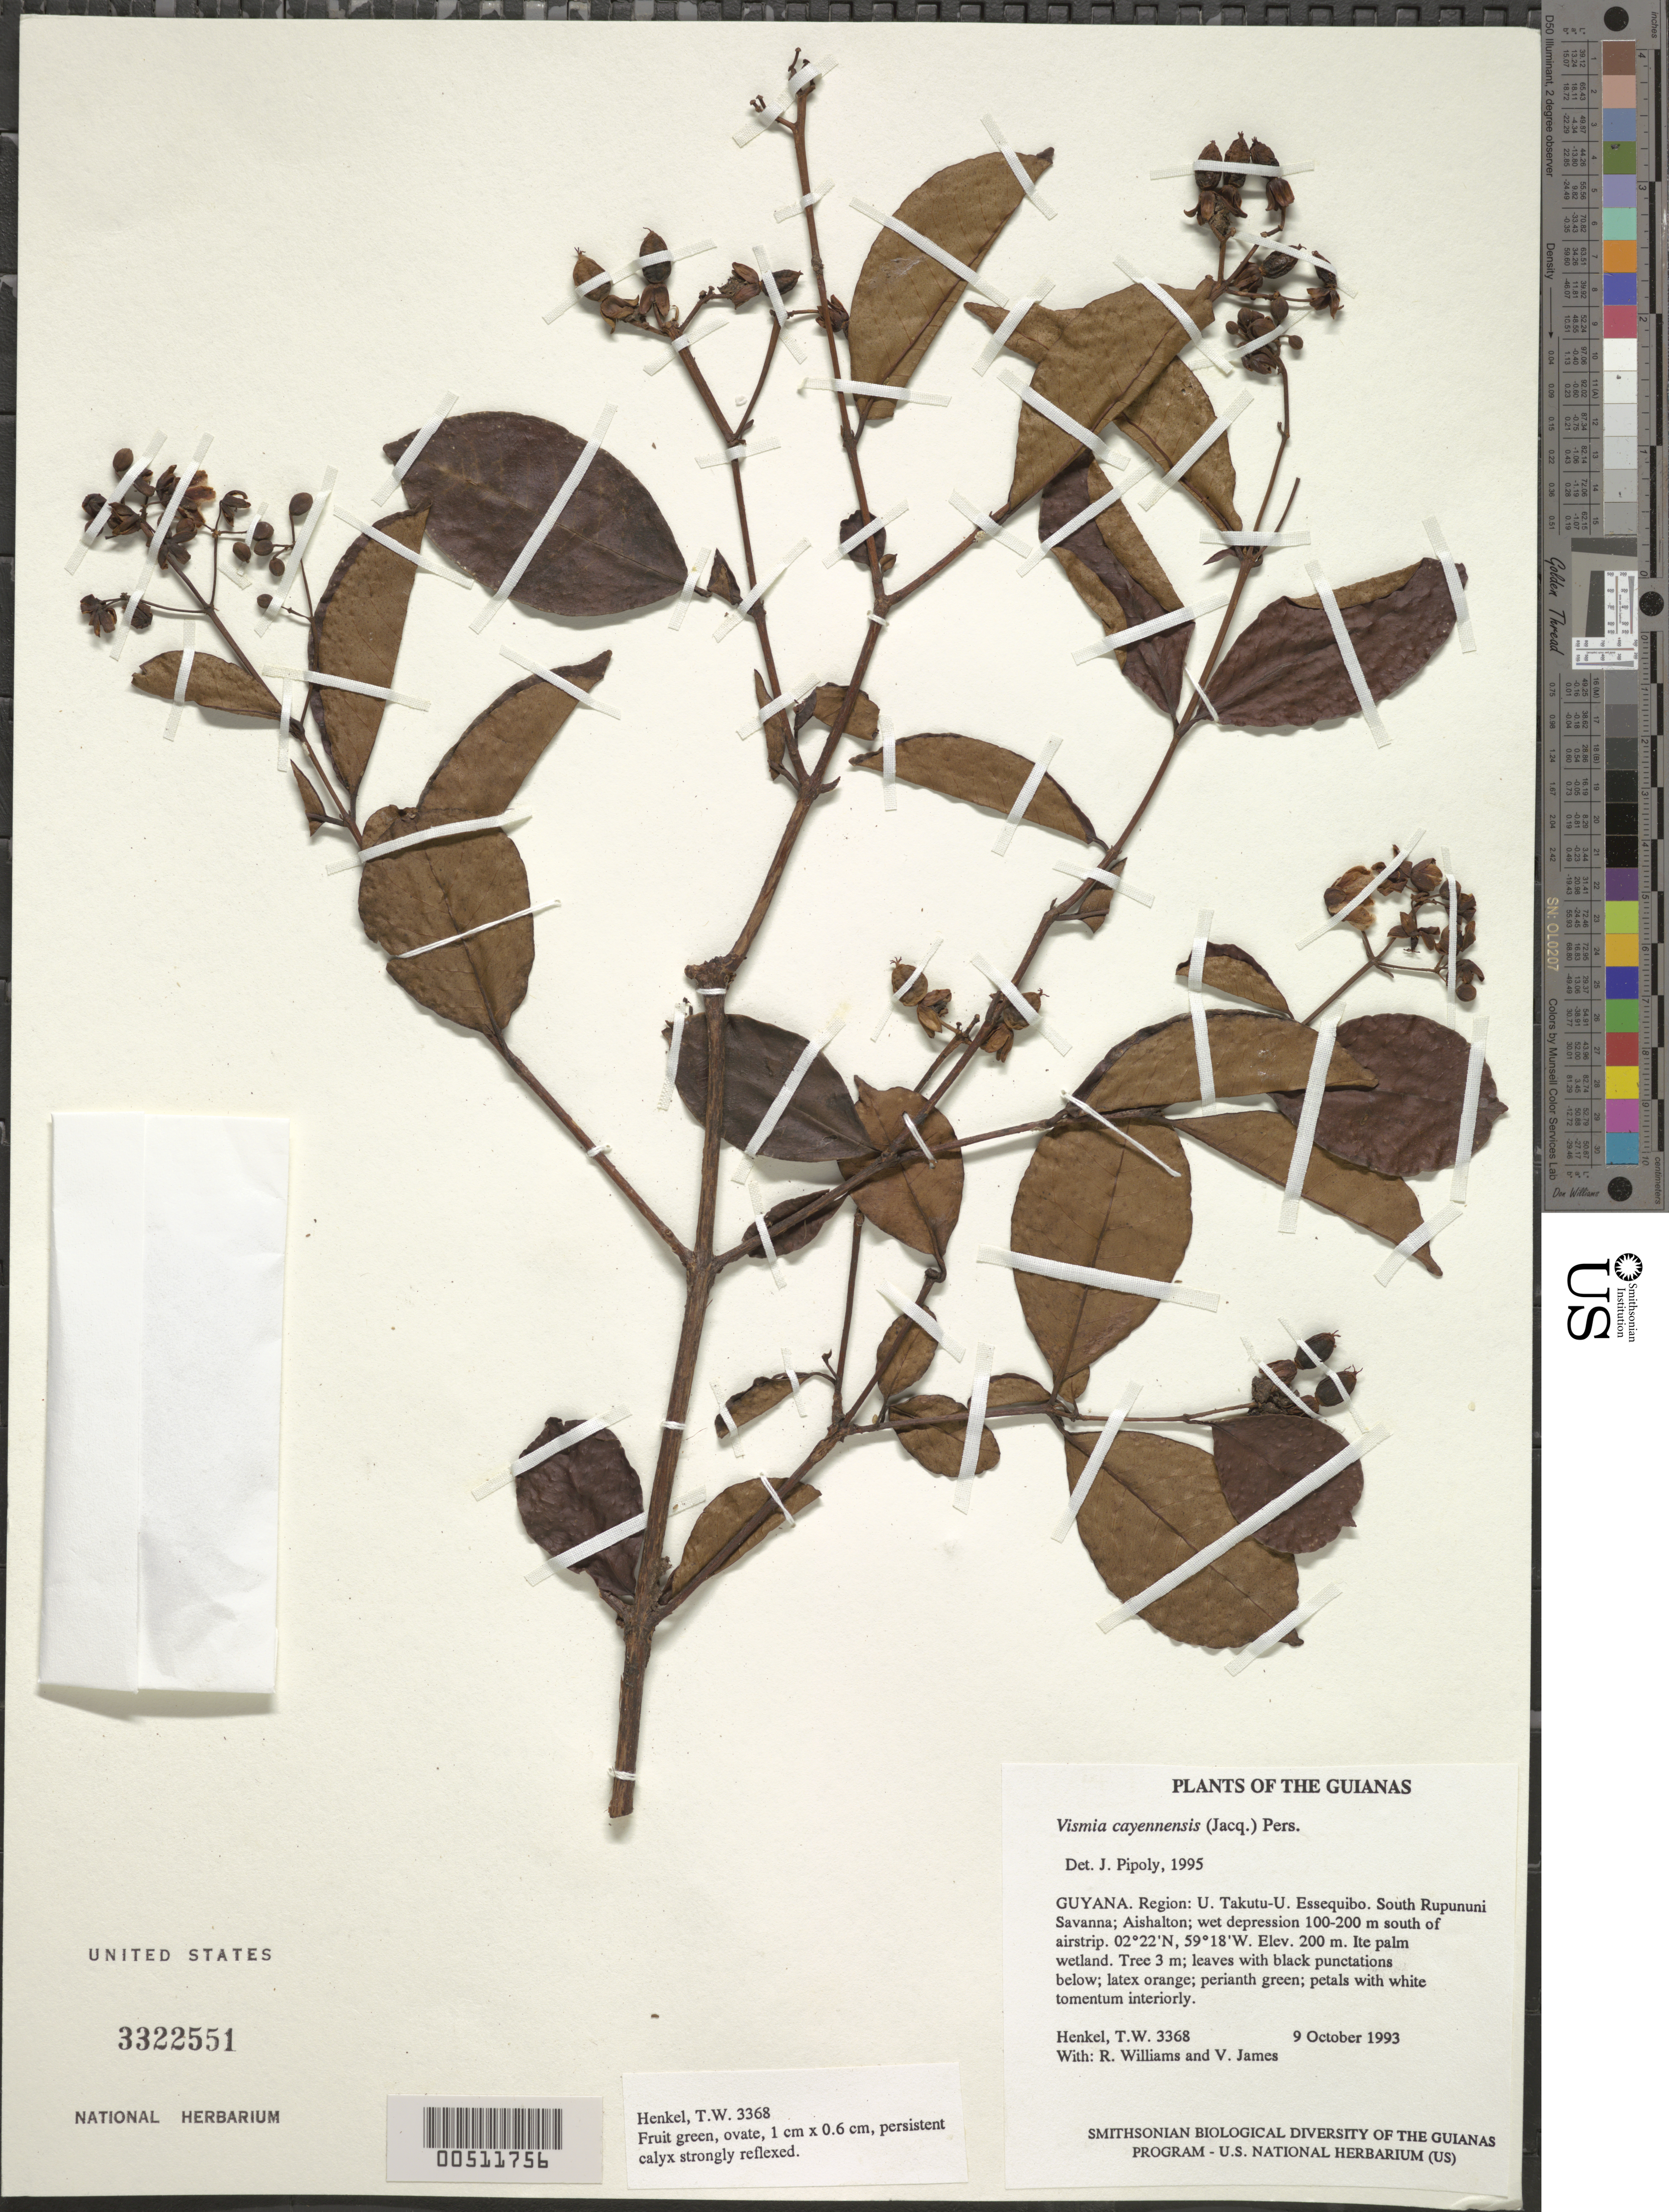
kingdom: Plantae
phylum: Tracheophyta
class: Magnoliopsida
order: Malpighiales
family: Hypericaceae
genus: Vismia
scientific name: Vismia cayennensis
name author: (Jacq.) Pers.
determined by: Pipoly, J. J., III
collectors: T. Henkel, R. Williams & V. James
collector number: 3368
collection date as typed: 9 October 1993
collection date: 1993-10-09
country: Guyana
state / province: U. Takutu-U. Essequibo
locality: South Rupununi Savanna; Aishalton; wet depression 100-200 m south of airstrip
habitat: Ite palm wetland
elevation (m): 200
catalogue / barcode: US 3322551